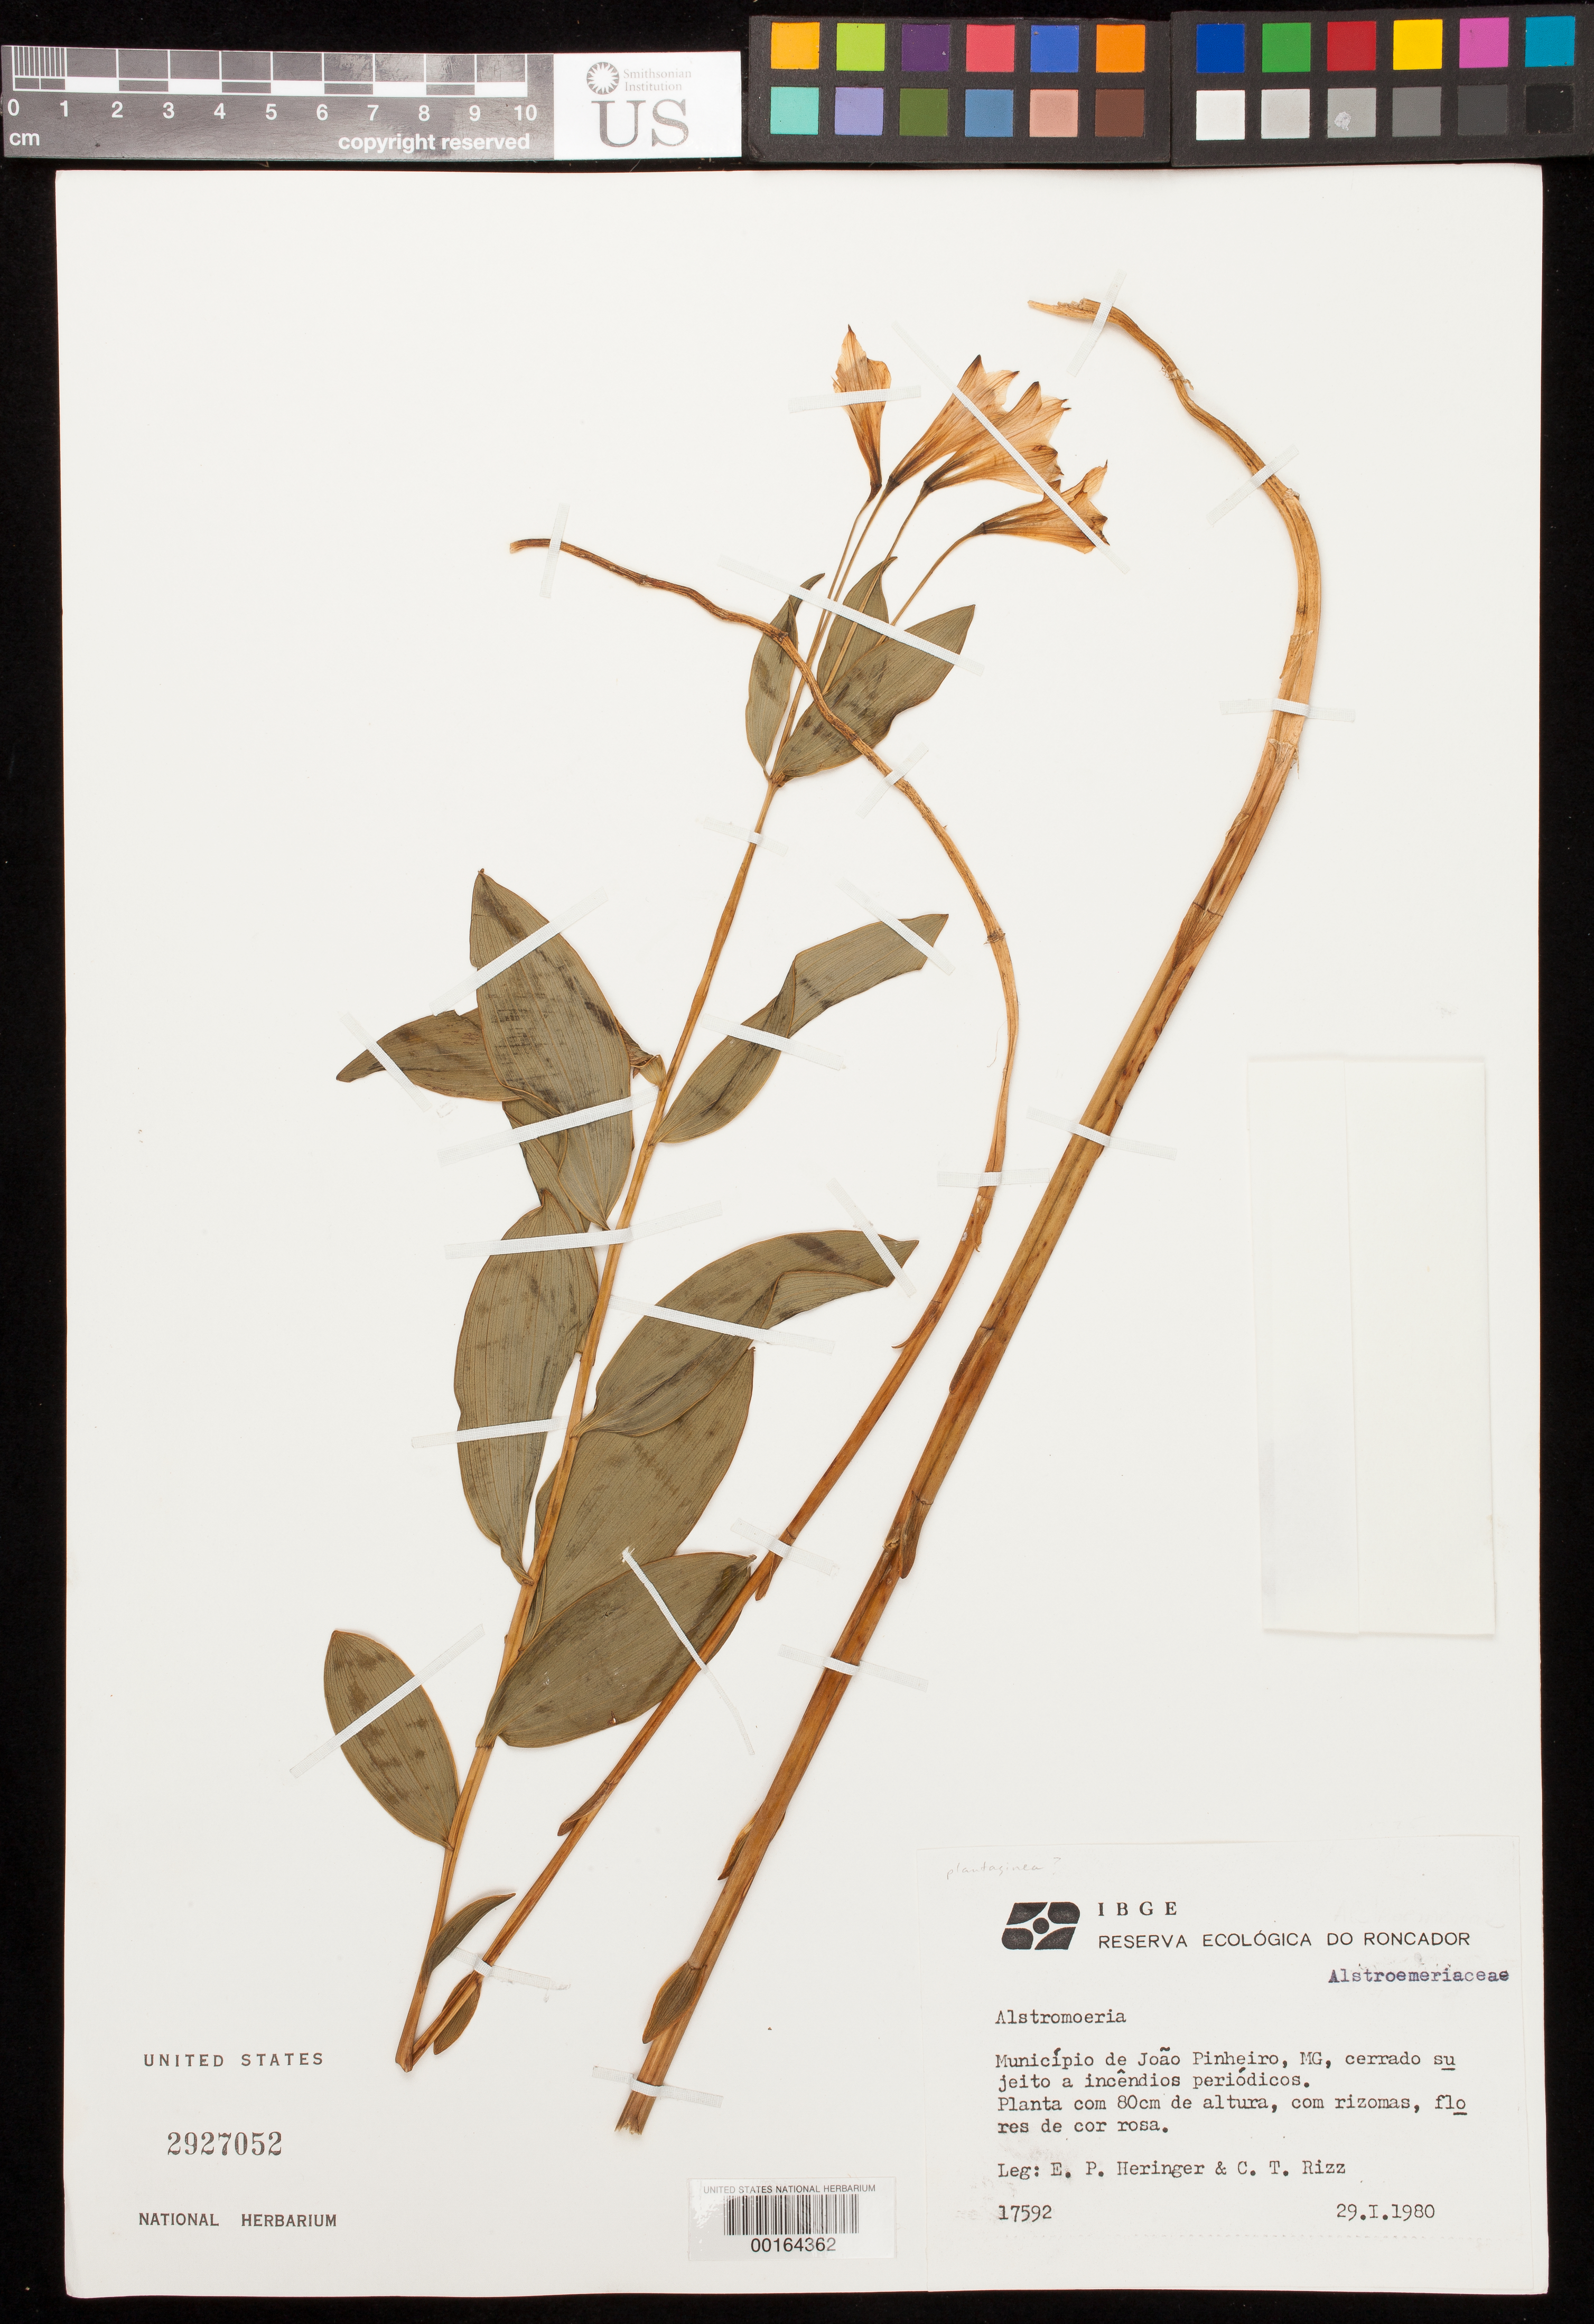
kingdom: Plantae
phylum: Tracheophyta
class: Liliopsida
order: Liliales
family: Alstroemeriaceae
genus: Alstroemeria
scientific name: Alstroemeria sp.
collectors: E. P. Heringer & C. T. Rizz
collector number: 17592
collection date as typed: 29 Jan 1980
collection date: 1980-01-29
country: Brazil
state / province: Minas Gerais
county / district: João Pinheiro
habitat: Cerrado with a tendency for periodic conflagurations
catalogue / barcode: US 2927052